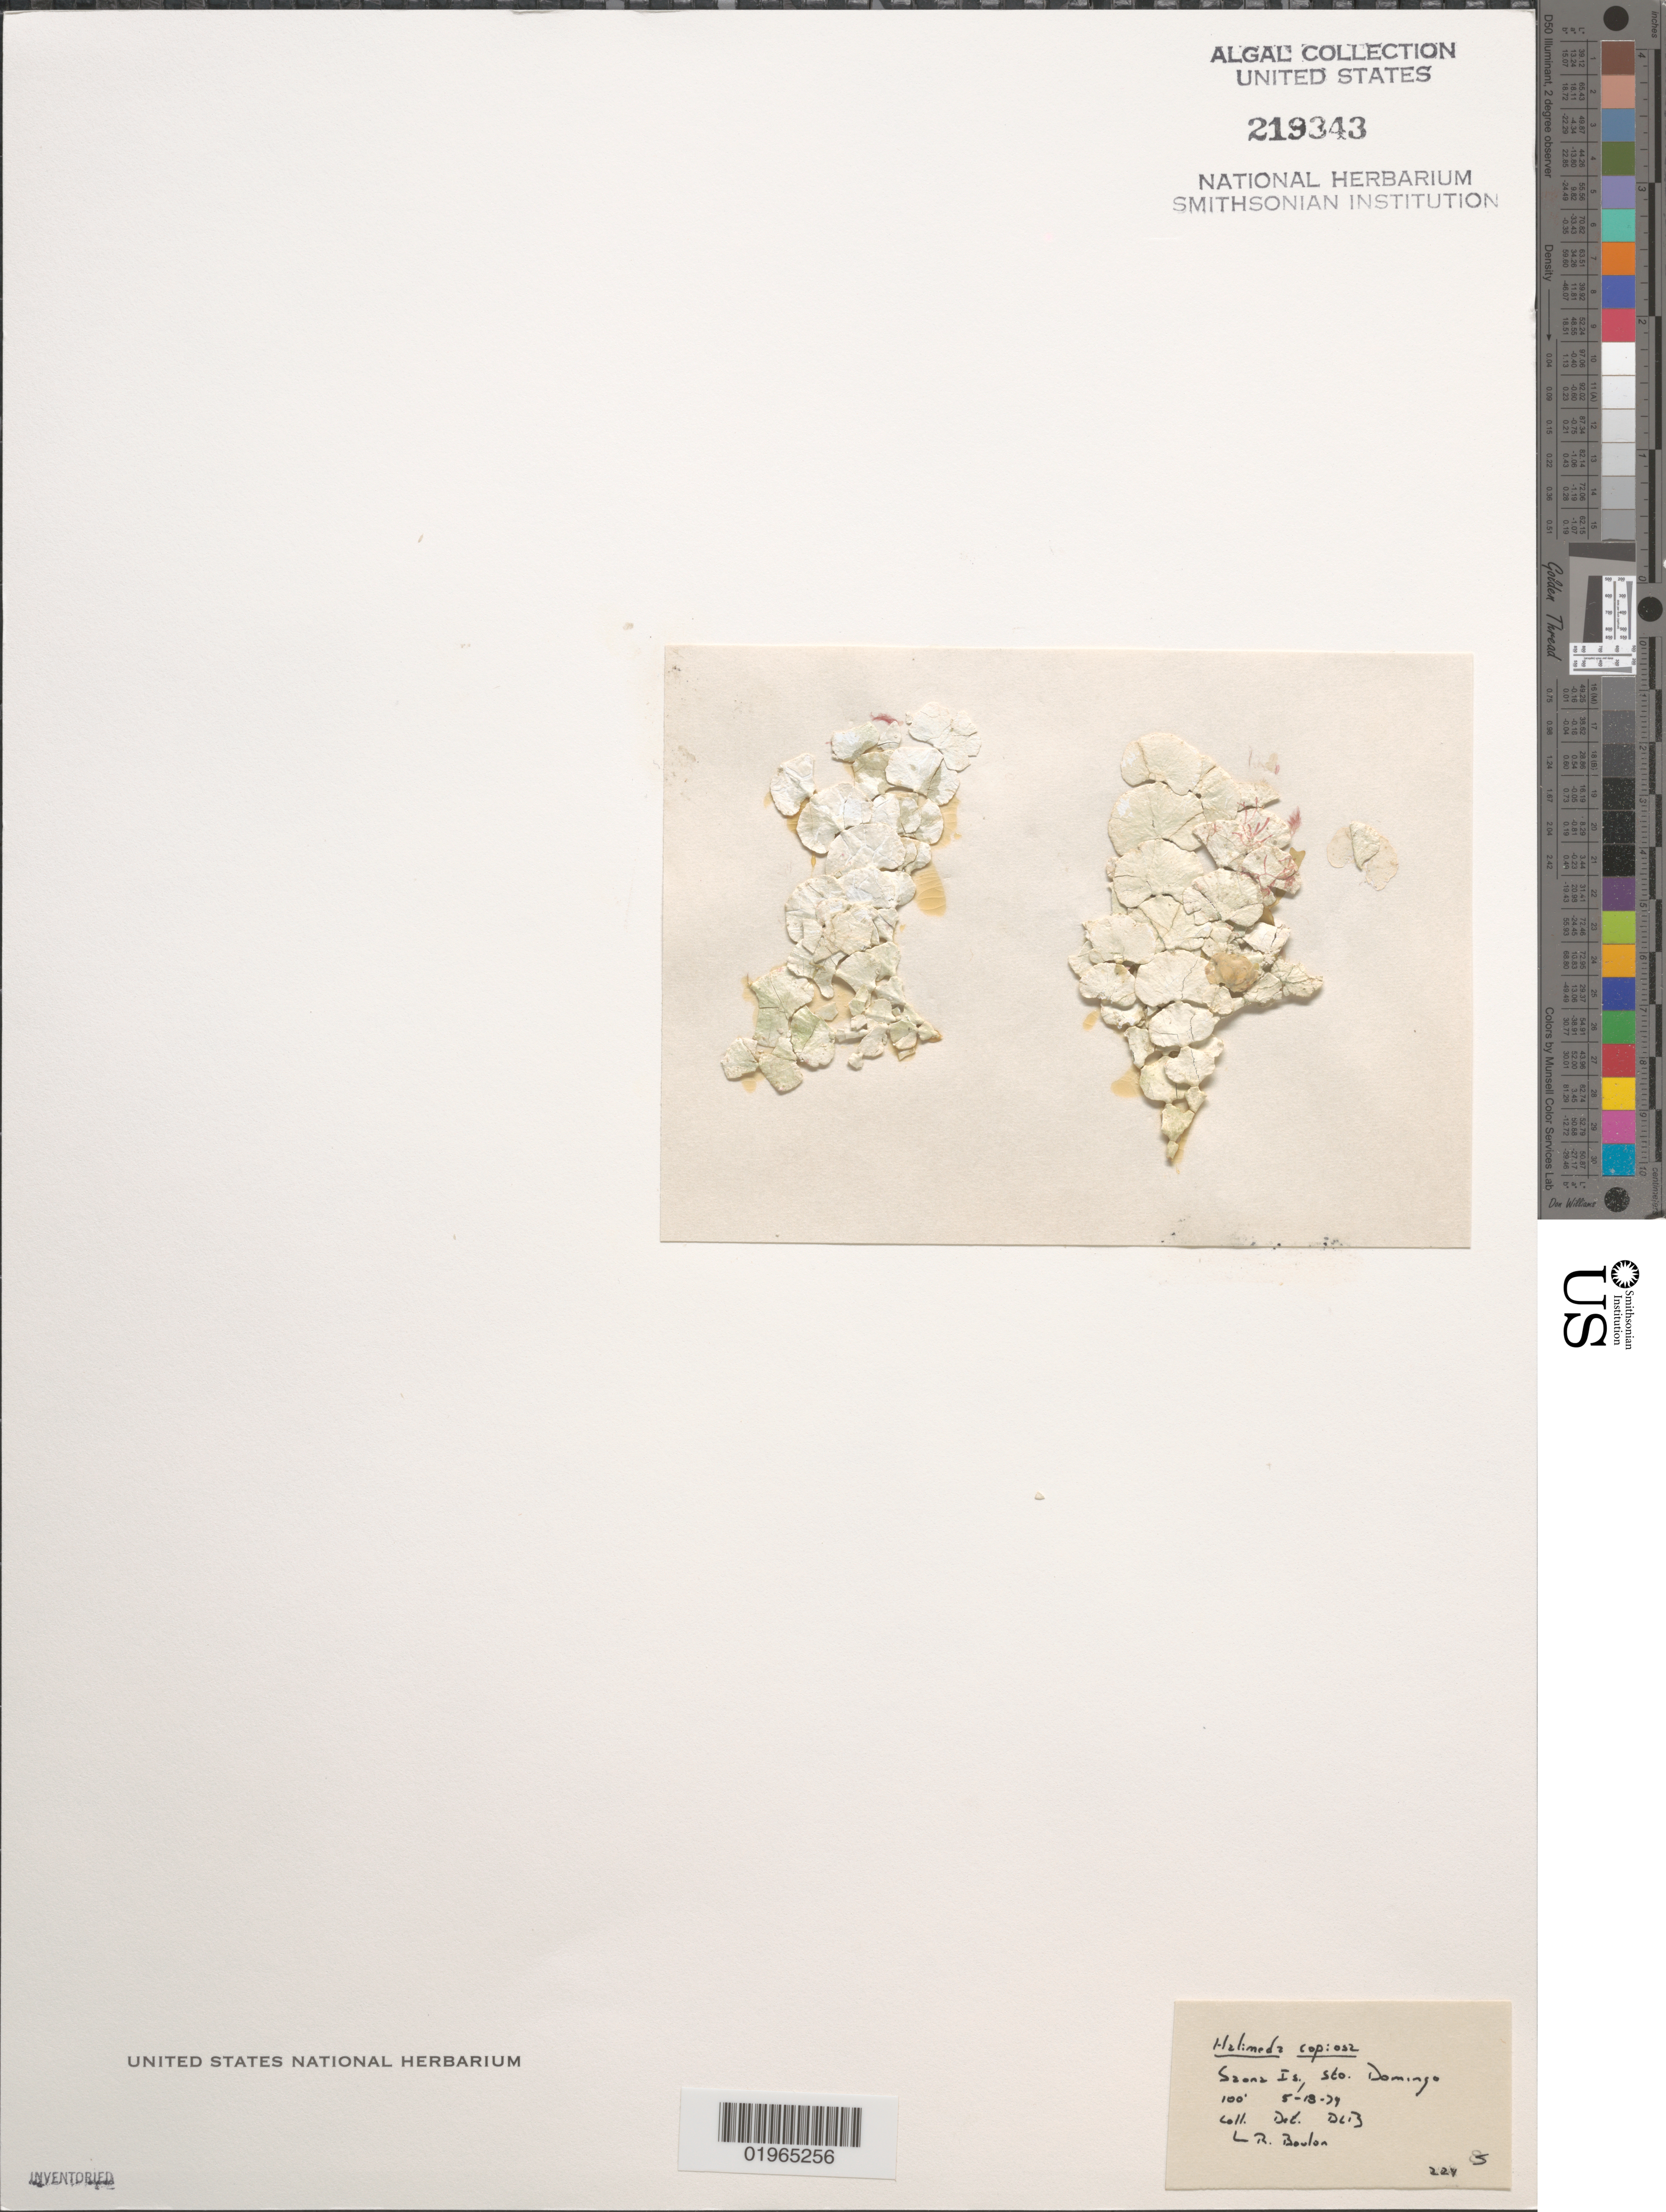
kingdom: Plantae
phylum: Chlorophyta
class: Ulvophyceae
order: Bryopsidales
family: Halimedaceae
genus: Halimeda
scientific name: Halimeda copiosa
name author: Goreau & E.A. Graham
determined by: Ballantine, D. L.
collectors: R. Boulon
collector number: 224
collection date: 1979-05-18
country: Dominican Republic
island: Saona Island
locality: Santo Domingo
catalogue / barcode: US 219343